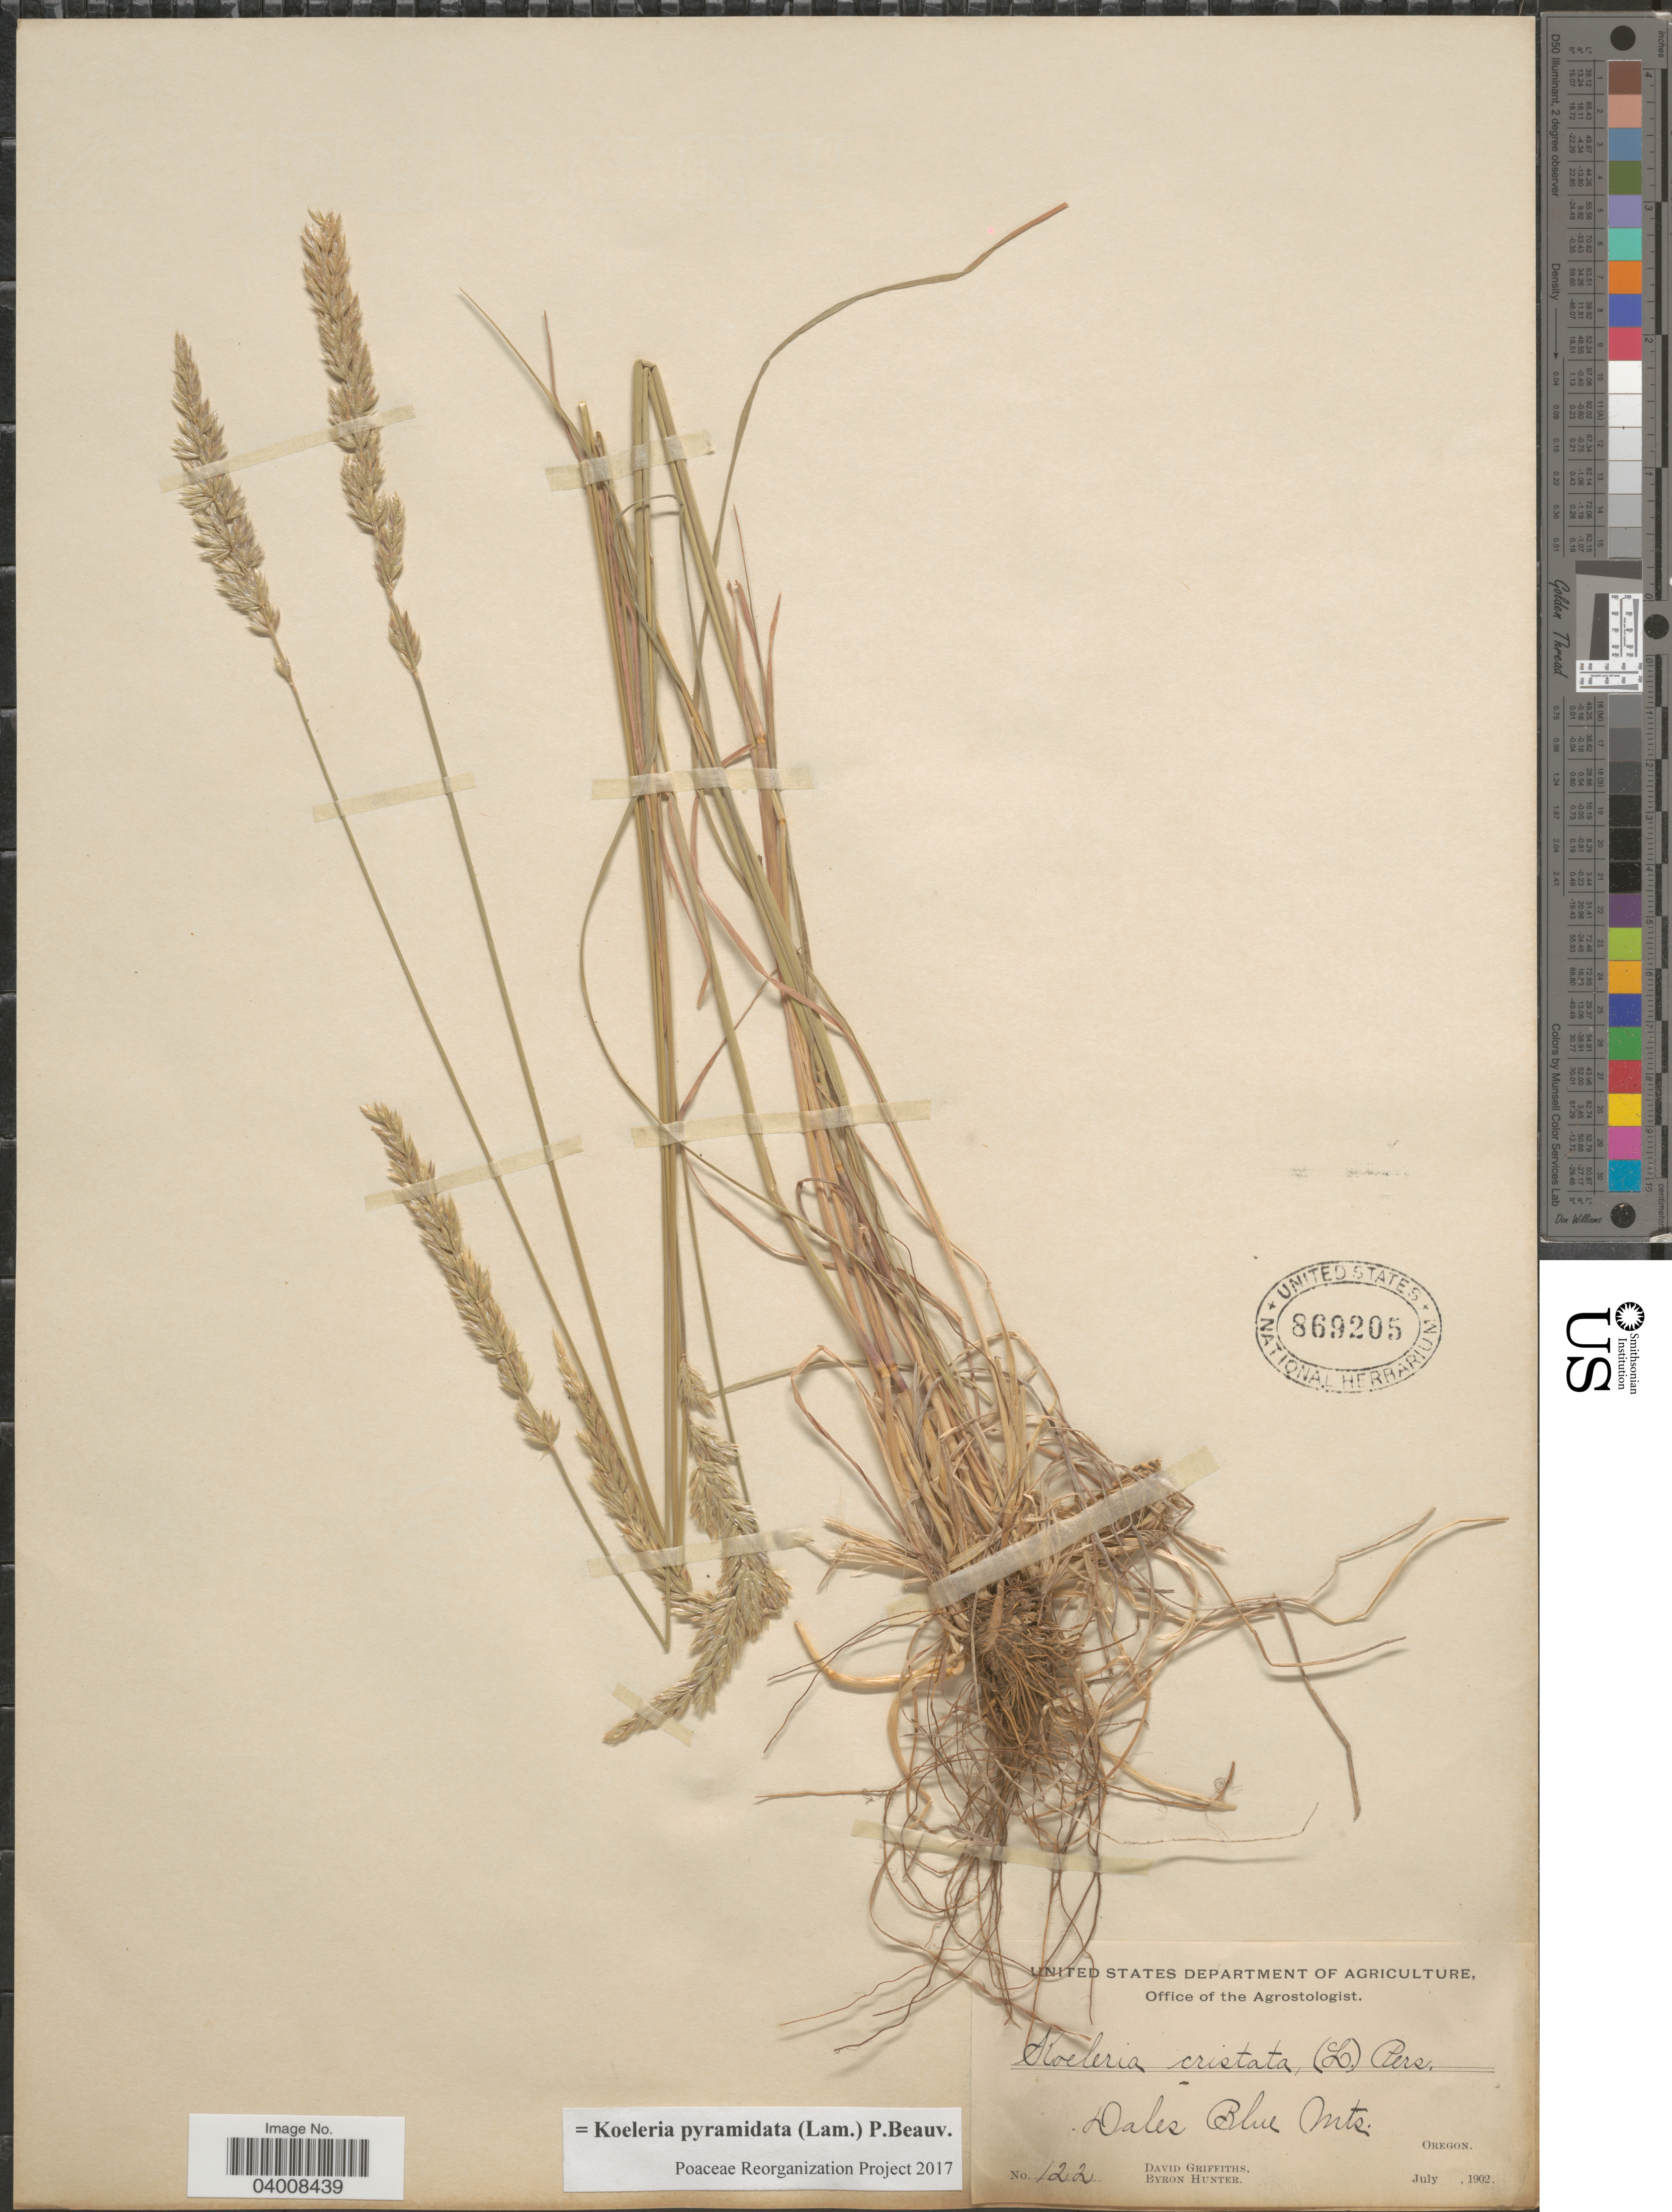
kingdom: Plantae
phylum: Tracheophyta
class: Liliopsida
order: Poales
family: Poaceae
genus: Koeleria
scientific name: Koeleria pyramidata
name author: (Lam.) P. Beauv.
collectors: D. Griffiths & B. Hunter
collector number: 122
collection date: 1902-07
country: United States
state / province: Oregon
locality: Dales Blue Mts.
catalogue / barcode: US 869205